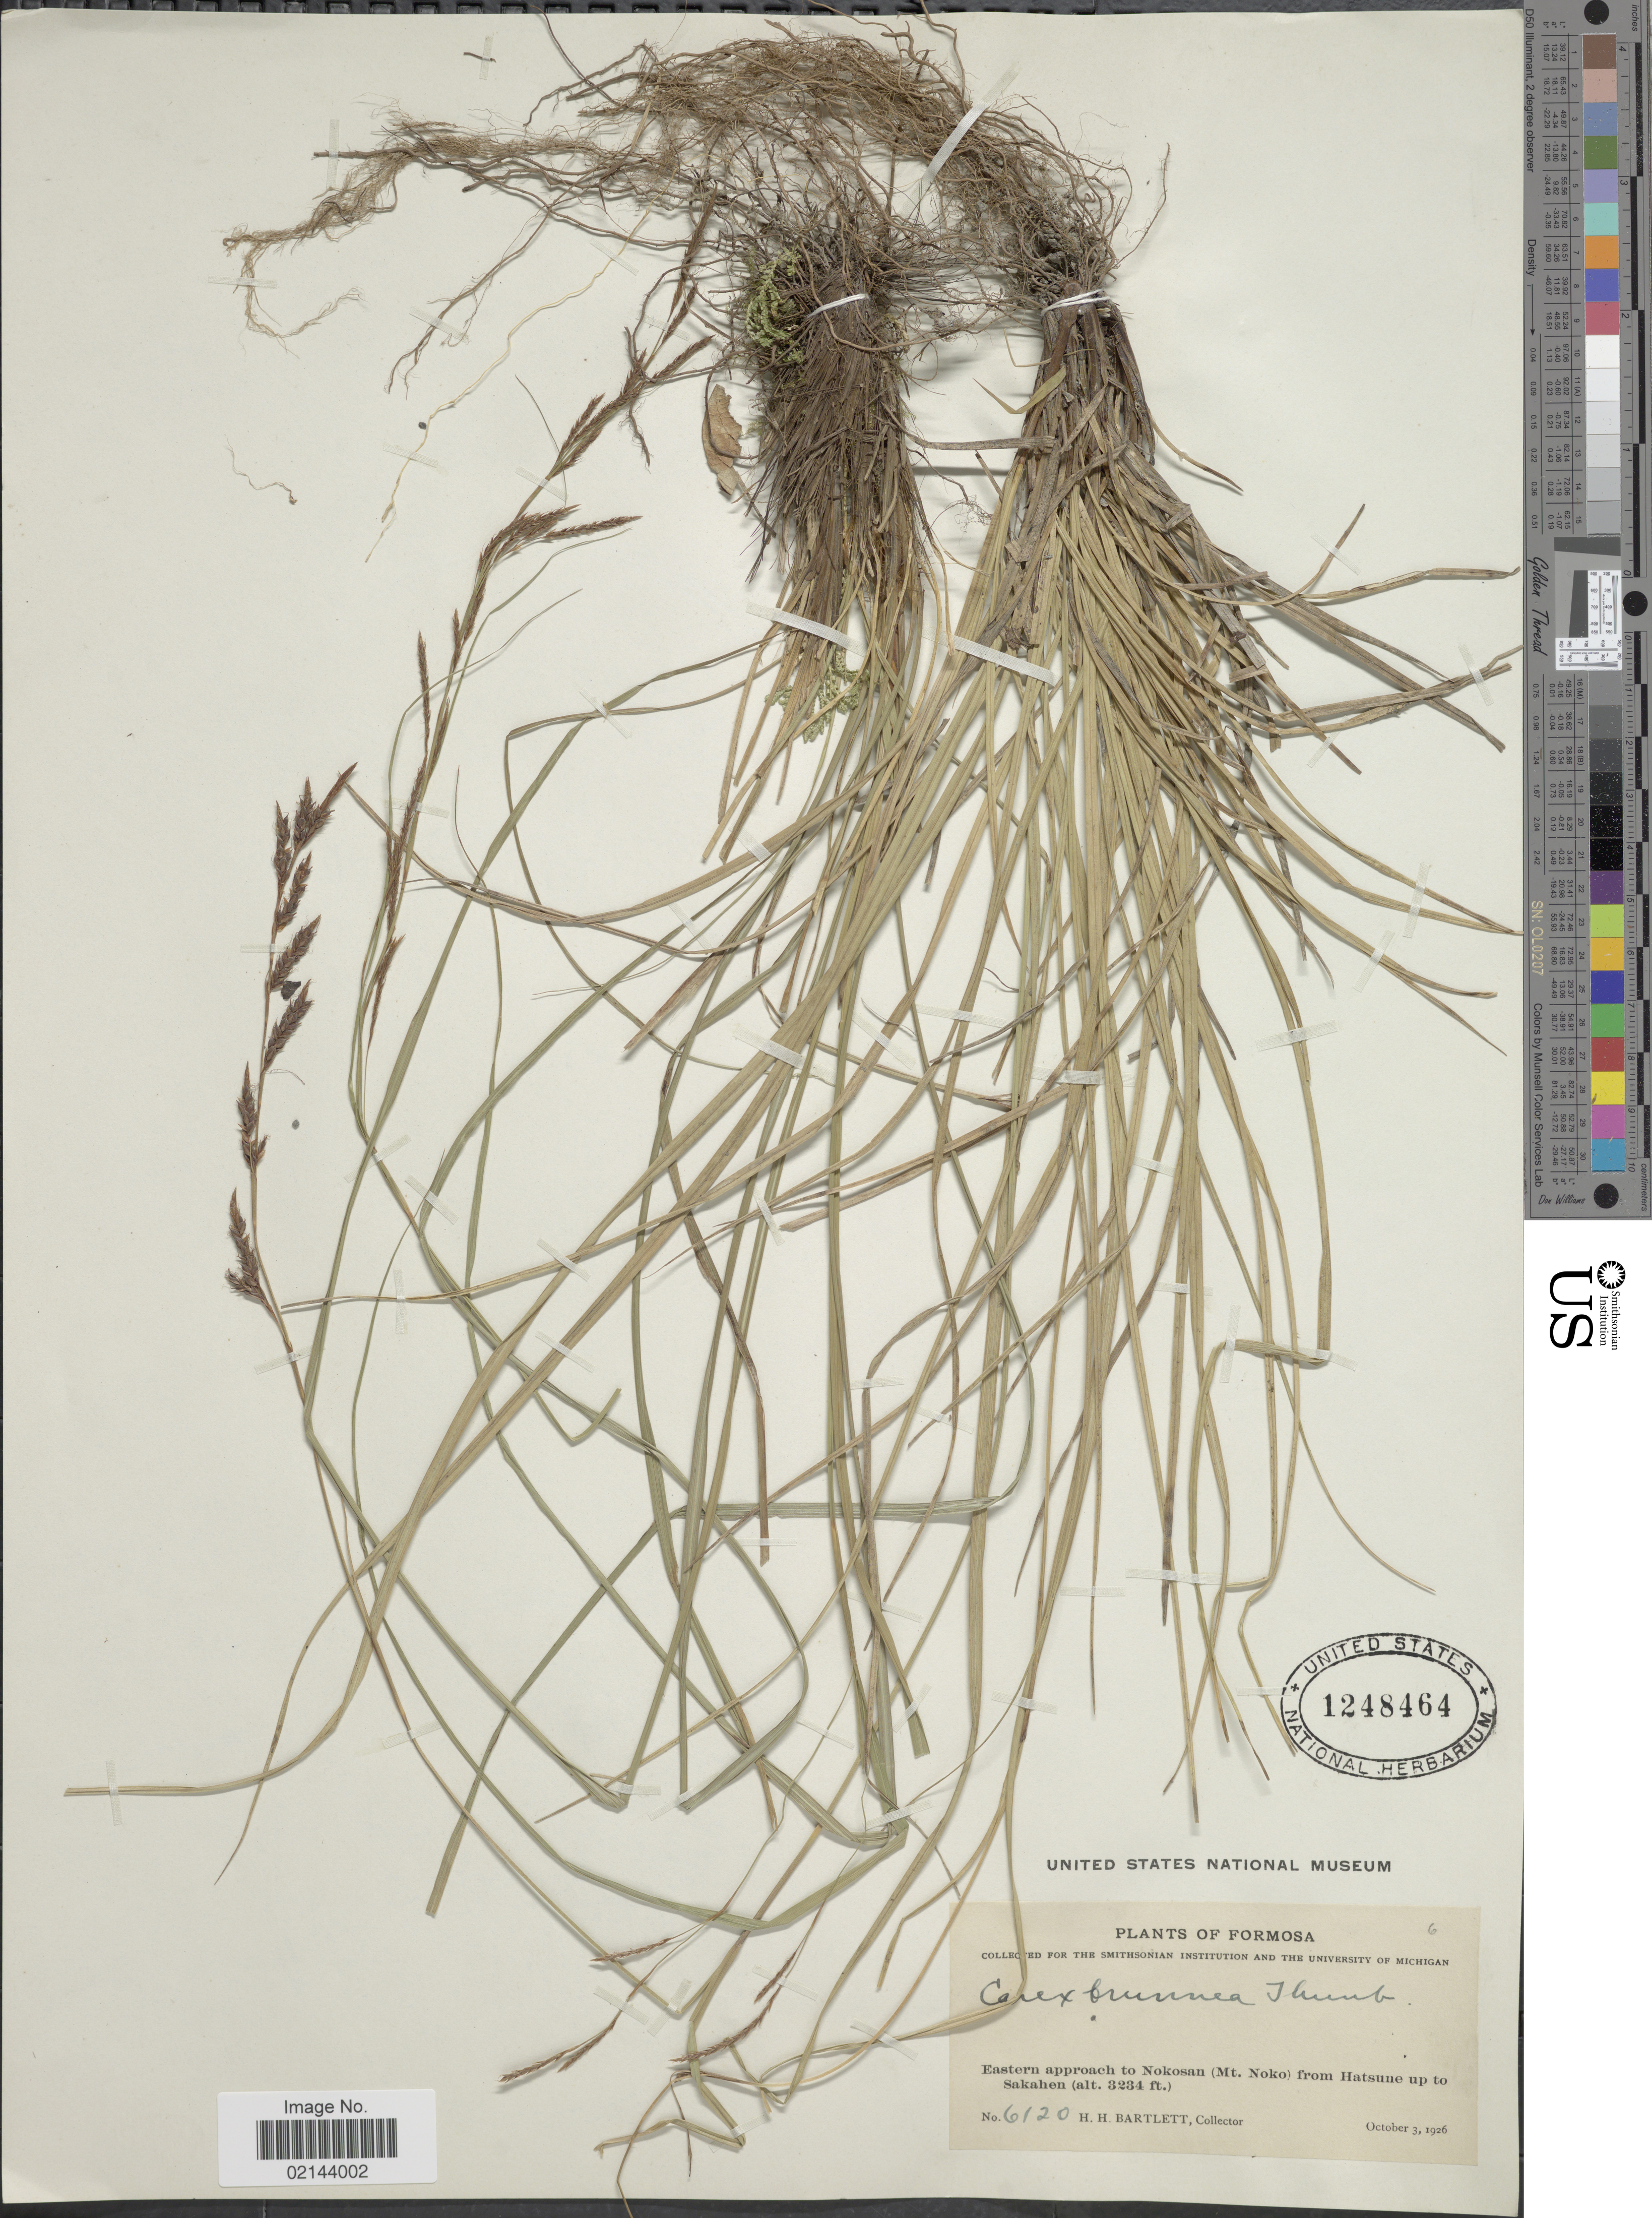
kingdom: Plantae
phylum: Tracheophyta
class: Liliopsida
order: Poales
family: Cyperaceae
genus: Carex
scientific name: Carex brunnea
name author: Thunb.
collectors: H. H. Bartlett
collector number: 6120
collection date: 1926-10-03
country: Taiwan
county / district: Hualien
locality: Formosa, Eastern approach to Nokosan (Mt. Noko) from Hatsune up to Sakahen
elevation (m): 986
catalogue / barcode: US 1248464